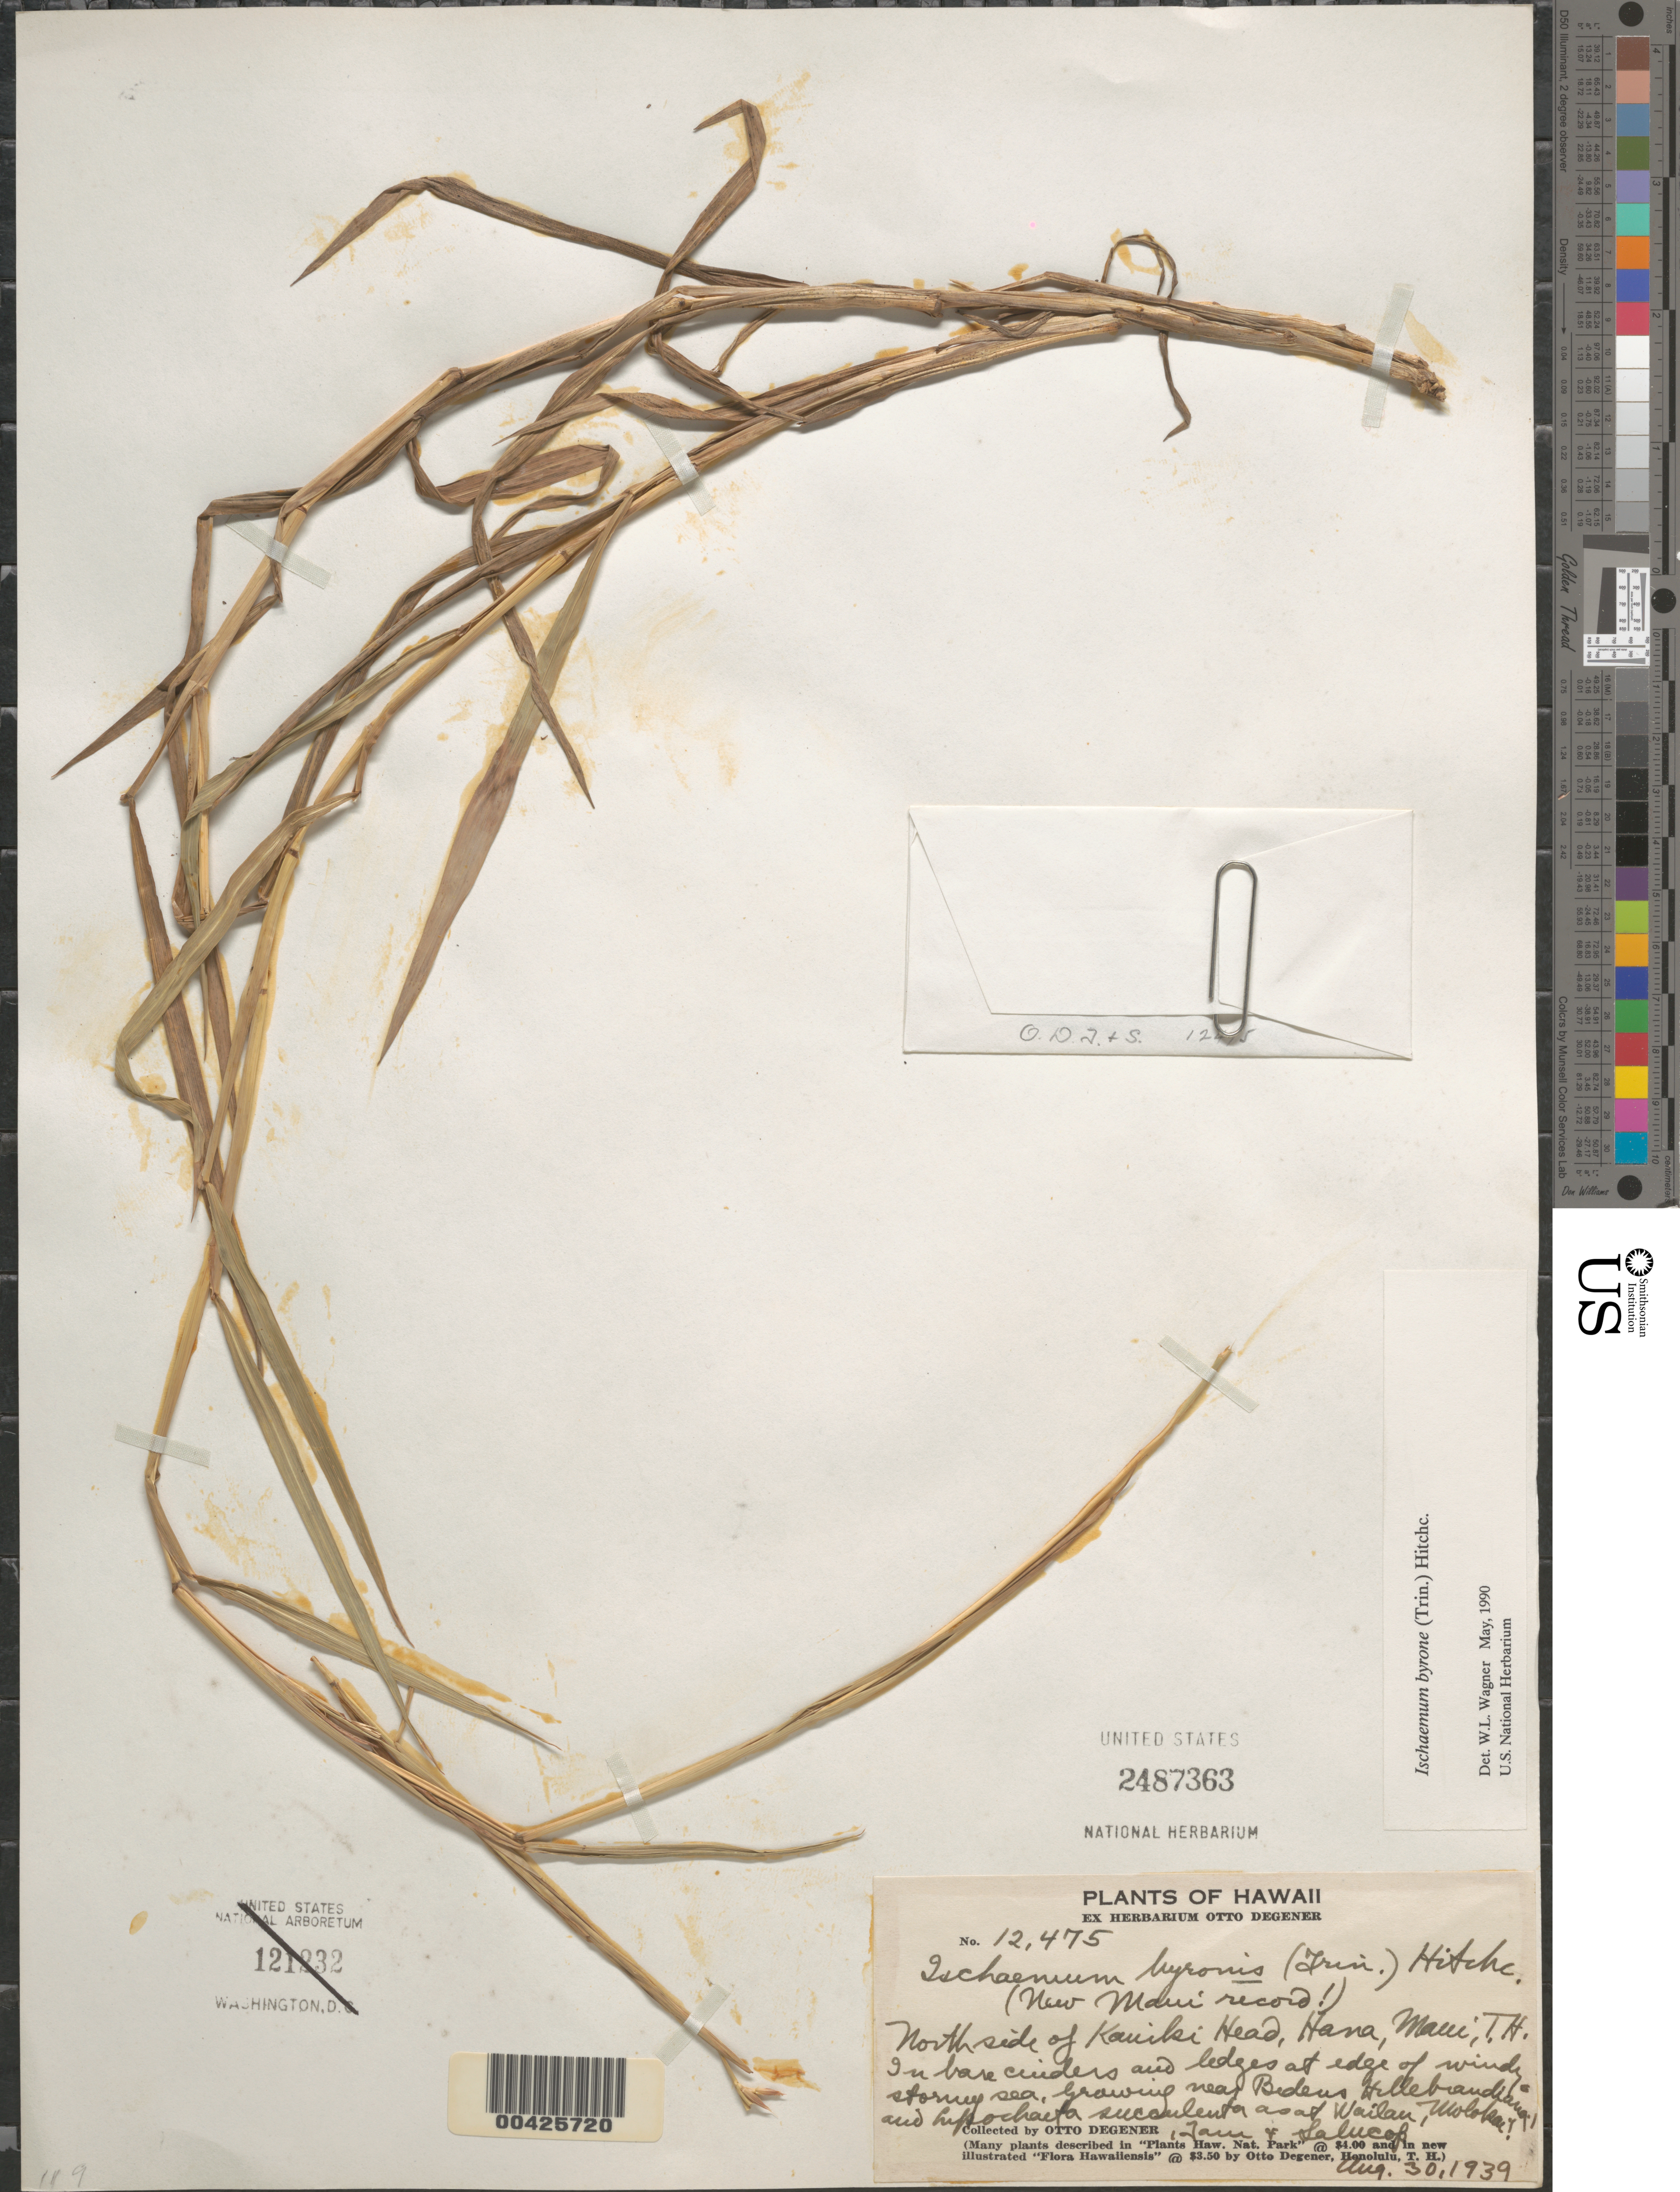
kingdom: Plantae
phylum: Tracheophyta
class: Liliopsida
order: Poales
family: Poaceae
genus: Ischaemum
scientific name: Ischaemum byrone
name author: (Trin.) Hitchc.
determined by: Wagner, W. L., (BOT), Smithsonian Institution - National Museum of Natural History (UNITED STATES)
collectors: O. Degener, Tam & -- Salucop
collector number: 12475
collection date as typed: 30 Aug 1939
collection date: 1939-08-30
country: United States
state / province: Hawaii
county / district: Maui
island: Maui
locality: N side of Kauiki Head, Hana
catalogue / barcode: US 2487363